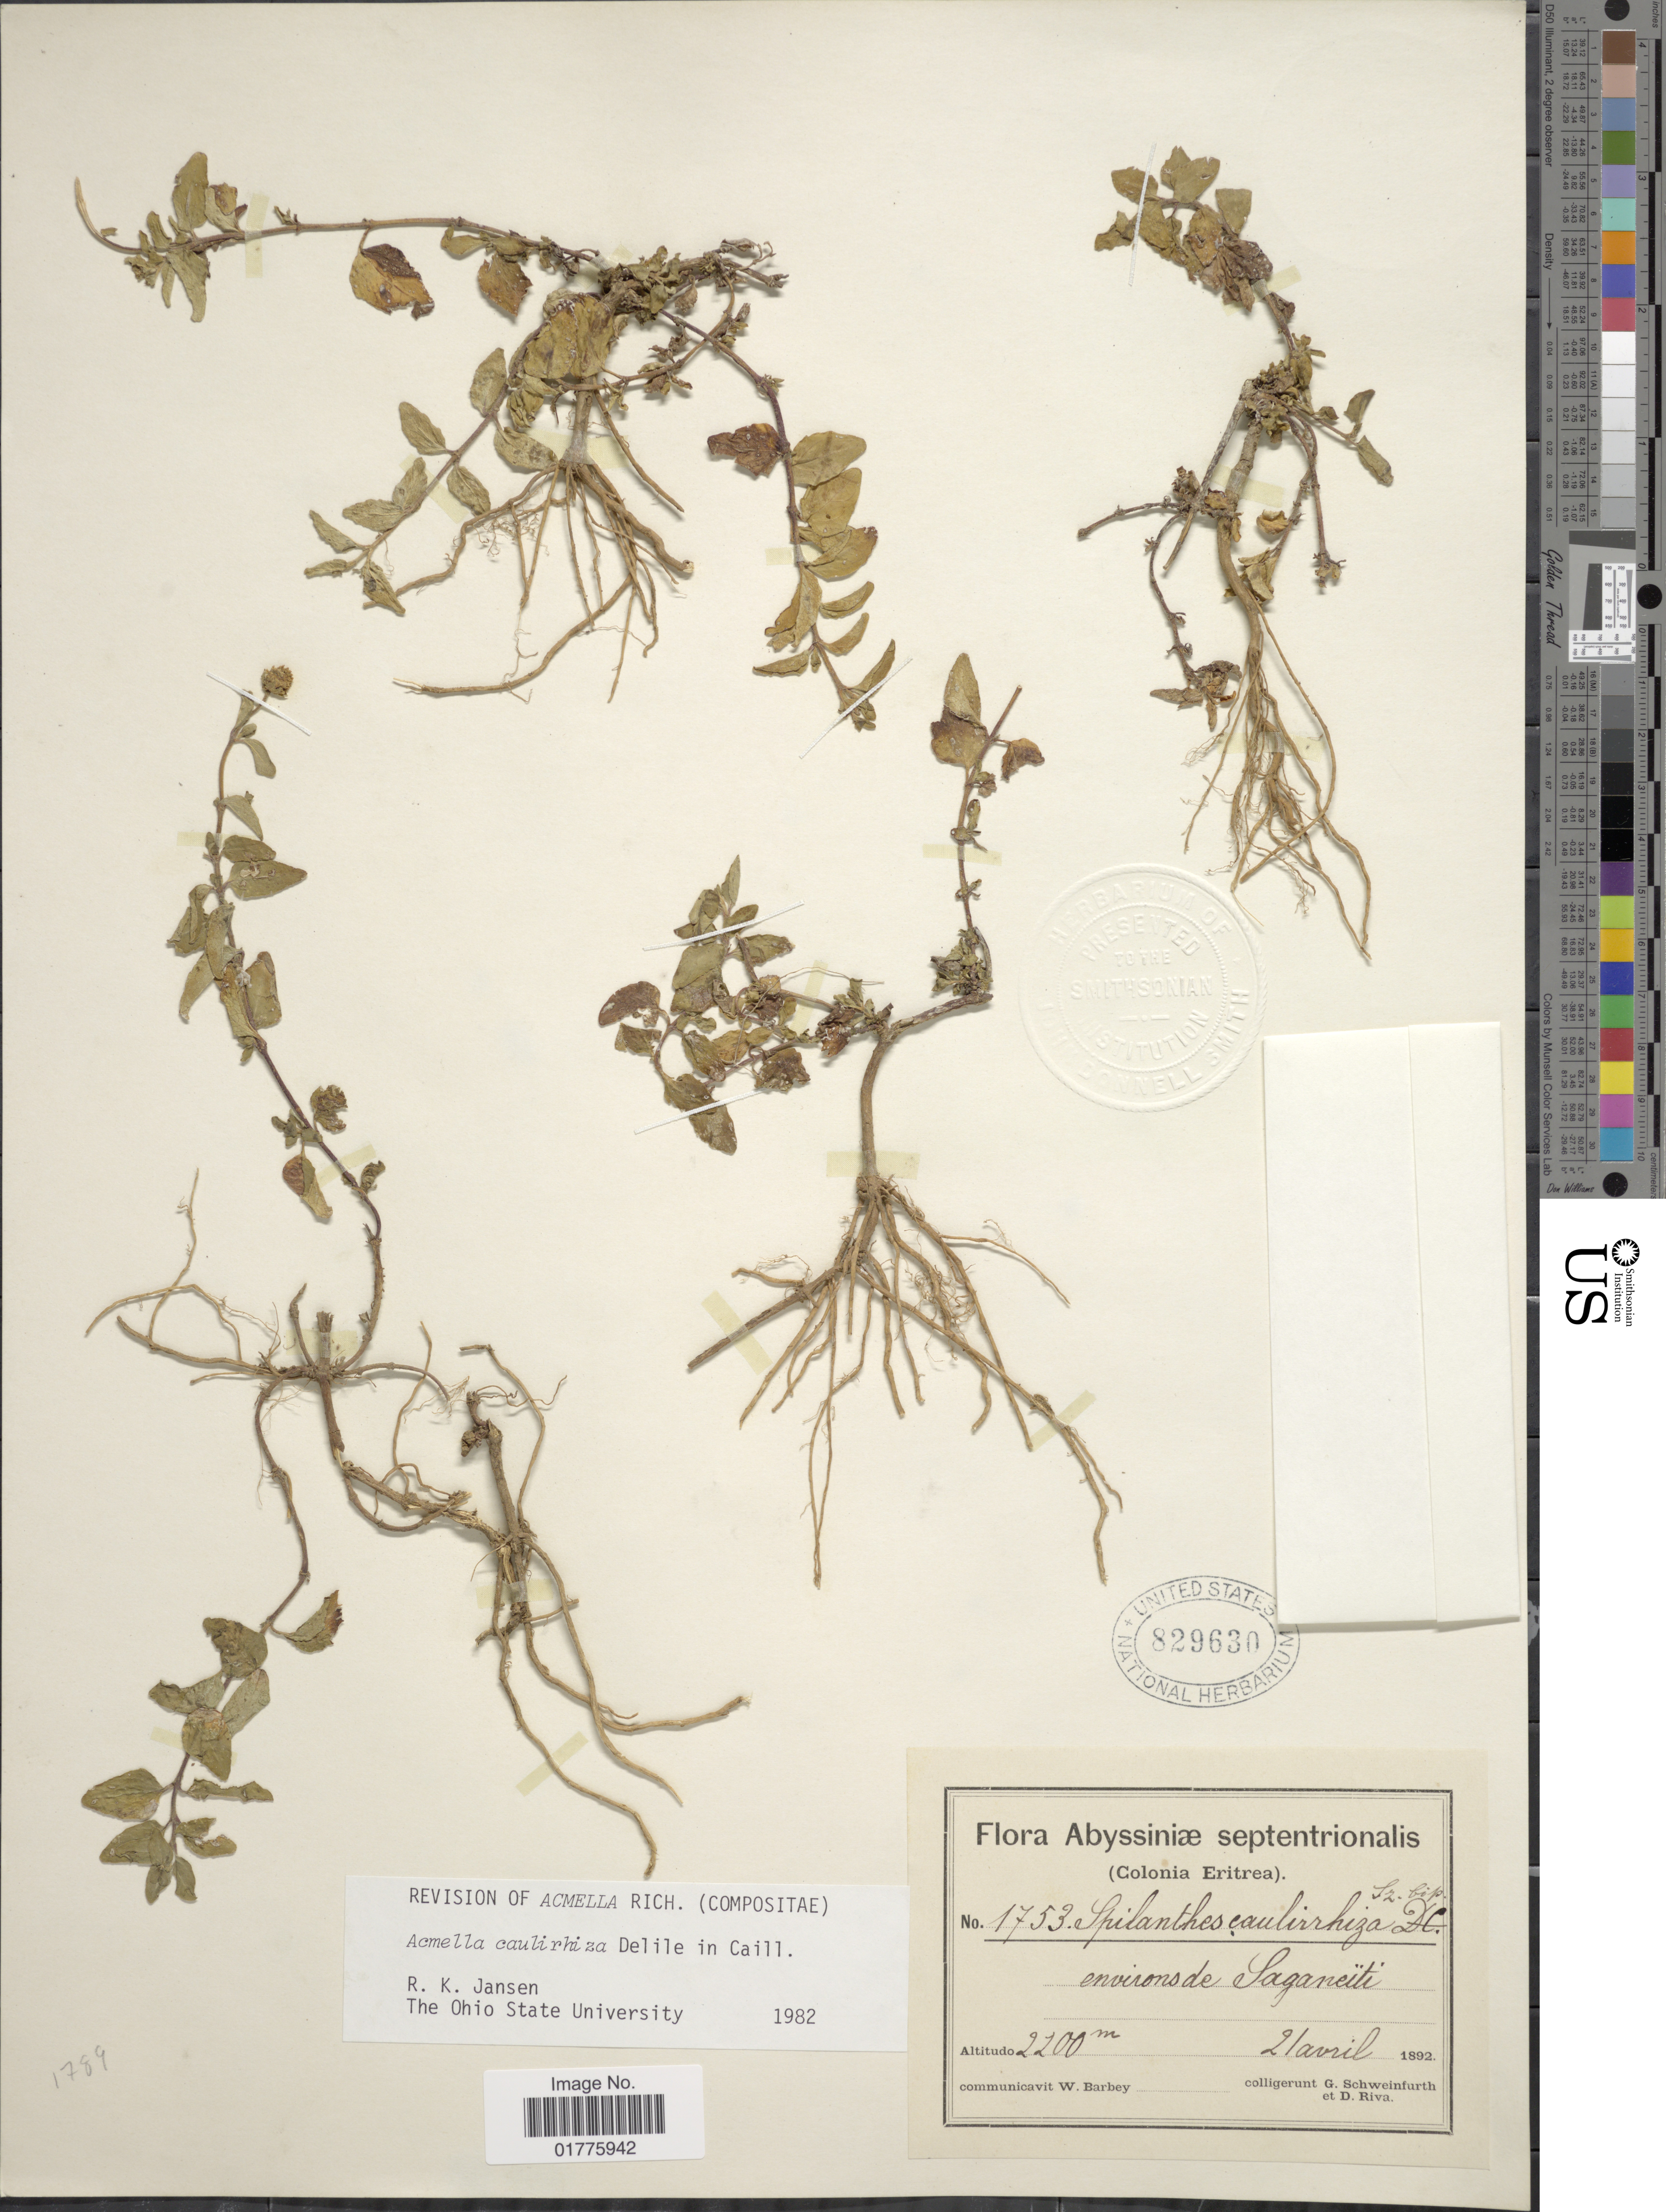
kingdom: Plantae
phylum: Tracheophyta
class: Magnoliopsida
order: Asterales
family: Asteraceae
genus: Acmella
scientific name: Acmella caulirhiza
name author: Delile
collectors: G. A. Schweinfurth (herbarium) & D. Riva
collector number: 1753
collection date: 1892-04-21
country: Eritrea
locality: Abyssiniae septentriolis, environs de Sagareiti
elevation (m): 2200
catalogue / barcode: US 829630